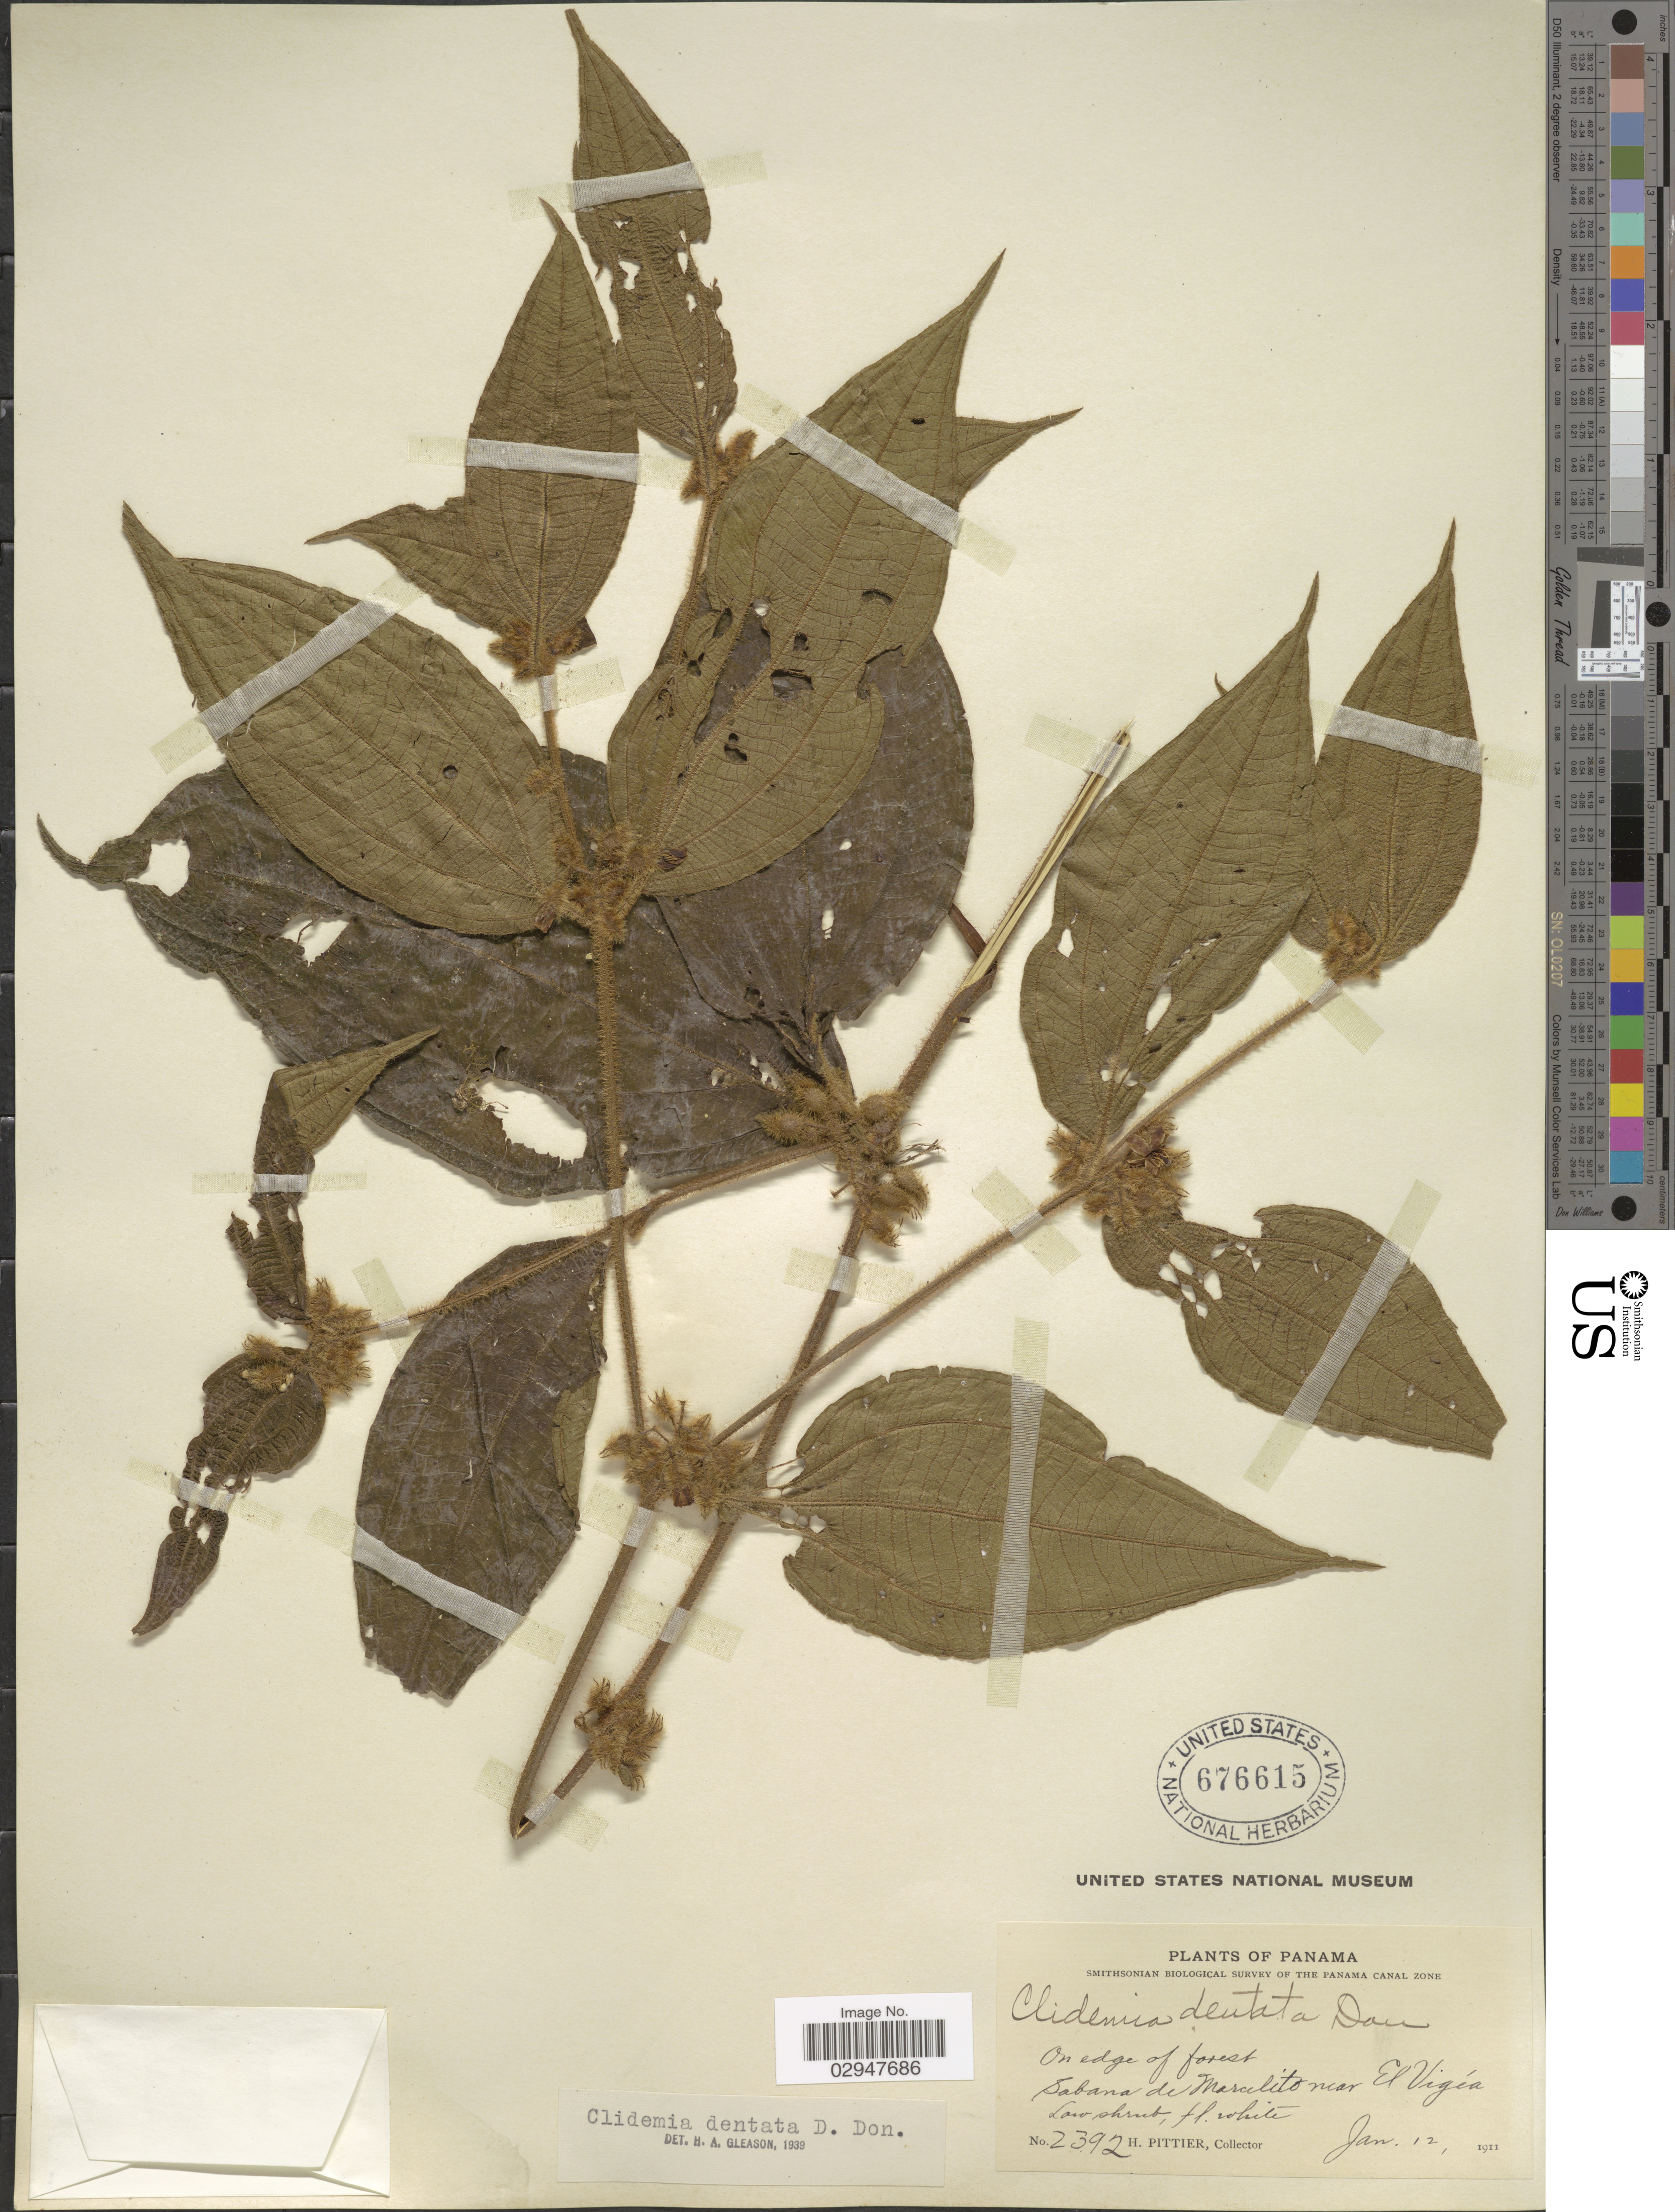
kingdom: Plantae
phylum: Tracheophyta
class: Magnoliopsida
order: Myrtales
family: Melastomataceae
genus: Clidemia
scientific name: Clidemia dentata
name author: D. Don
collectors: H. F. Pittier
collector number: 2392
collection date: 1911-01-12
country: Panama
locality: On edge of forest, Sabana de Marcelito near El Vigéa.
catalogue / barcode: US 676615